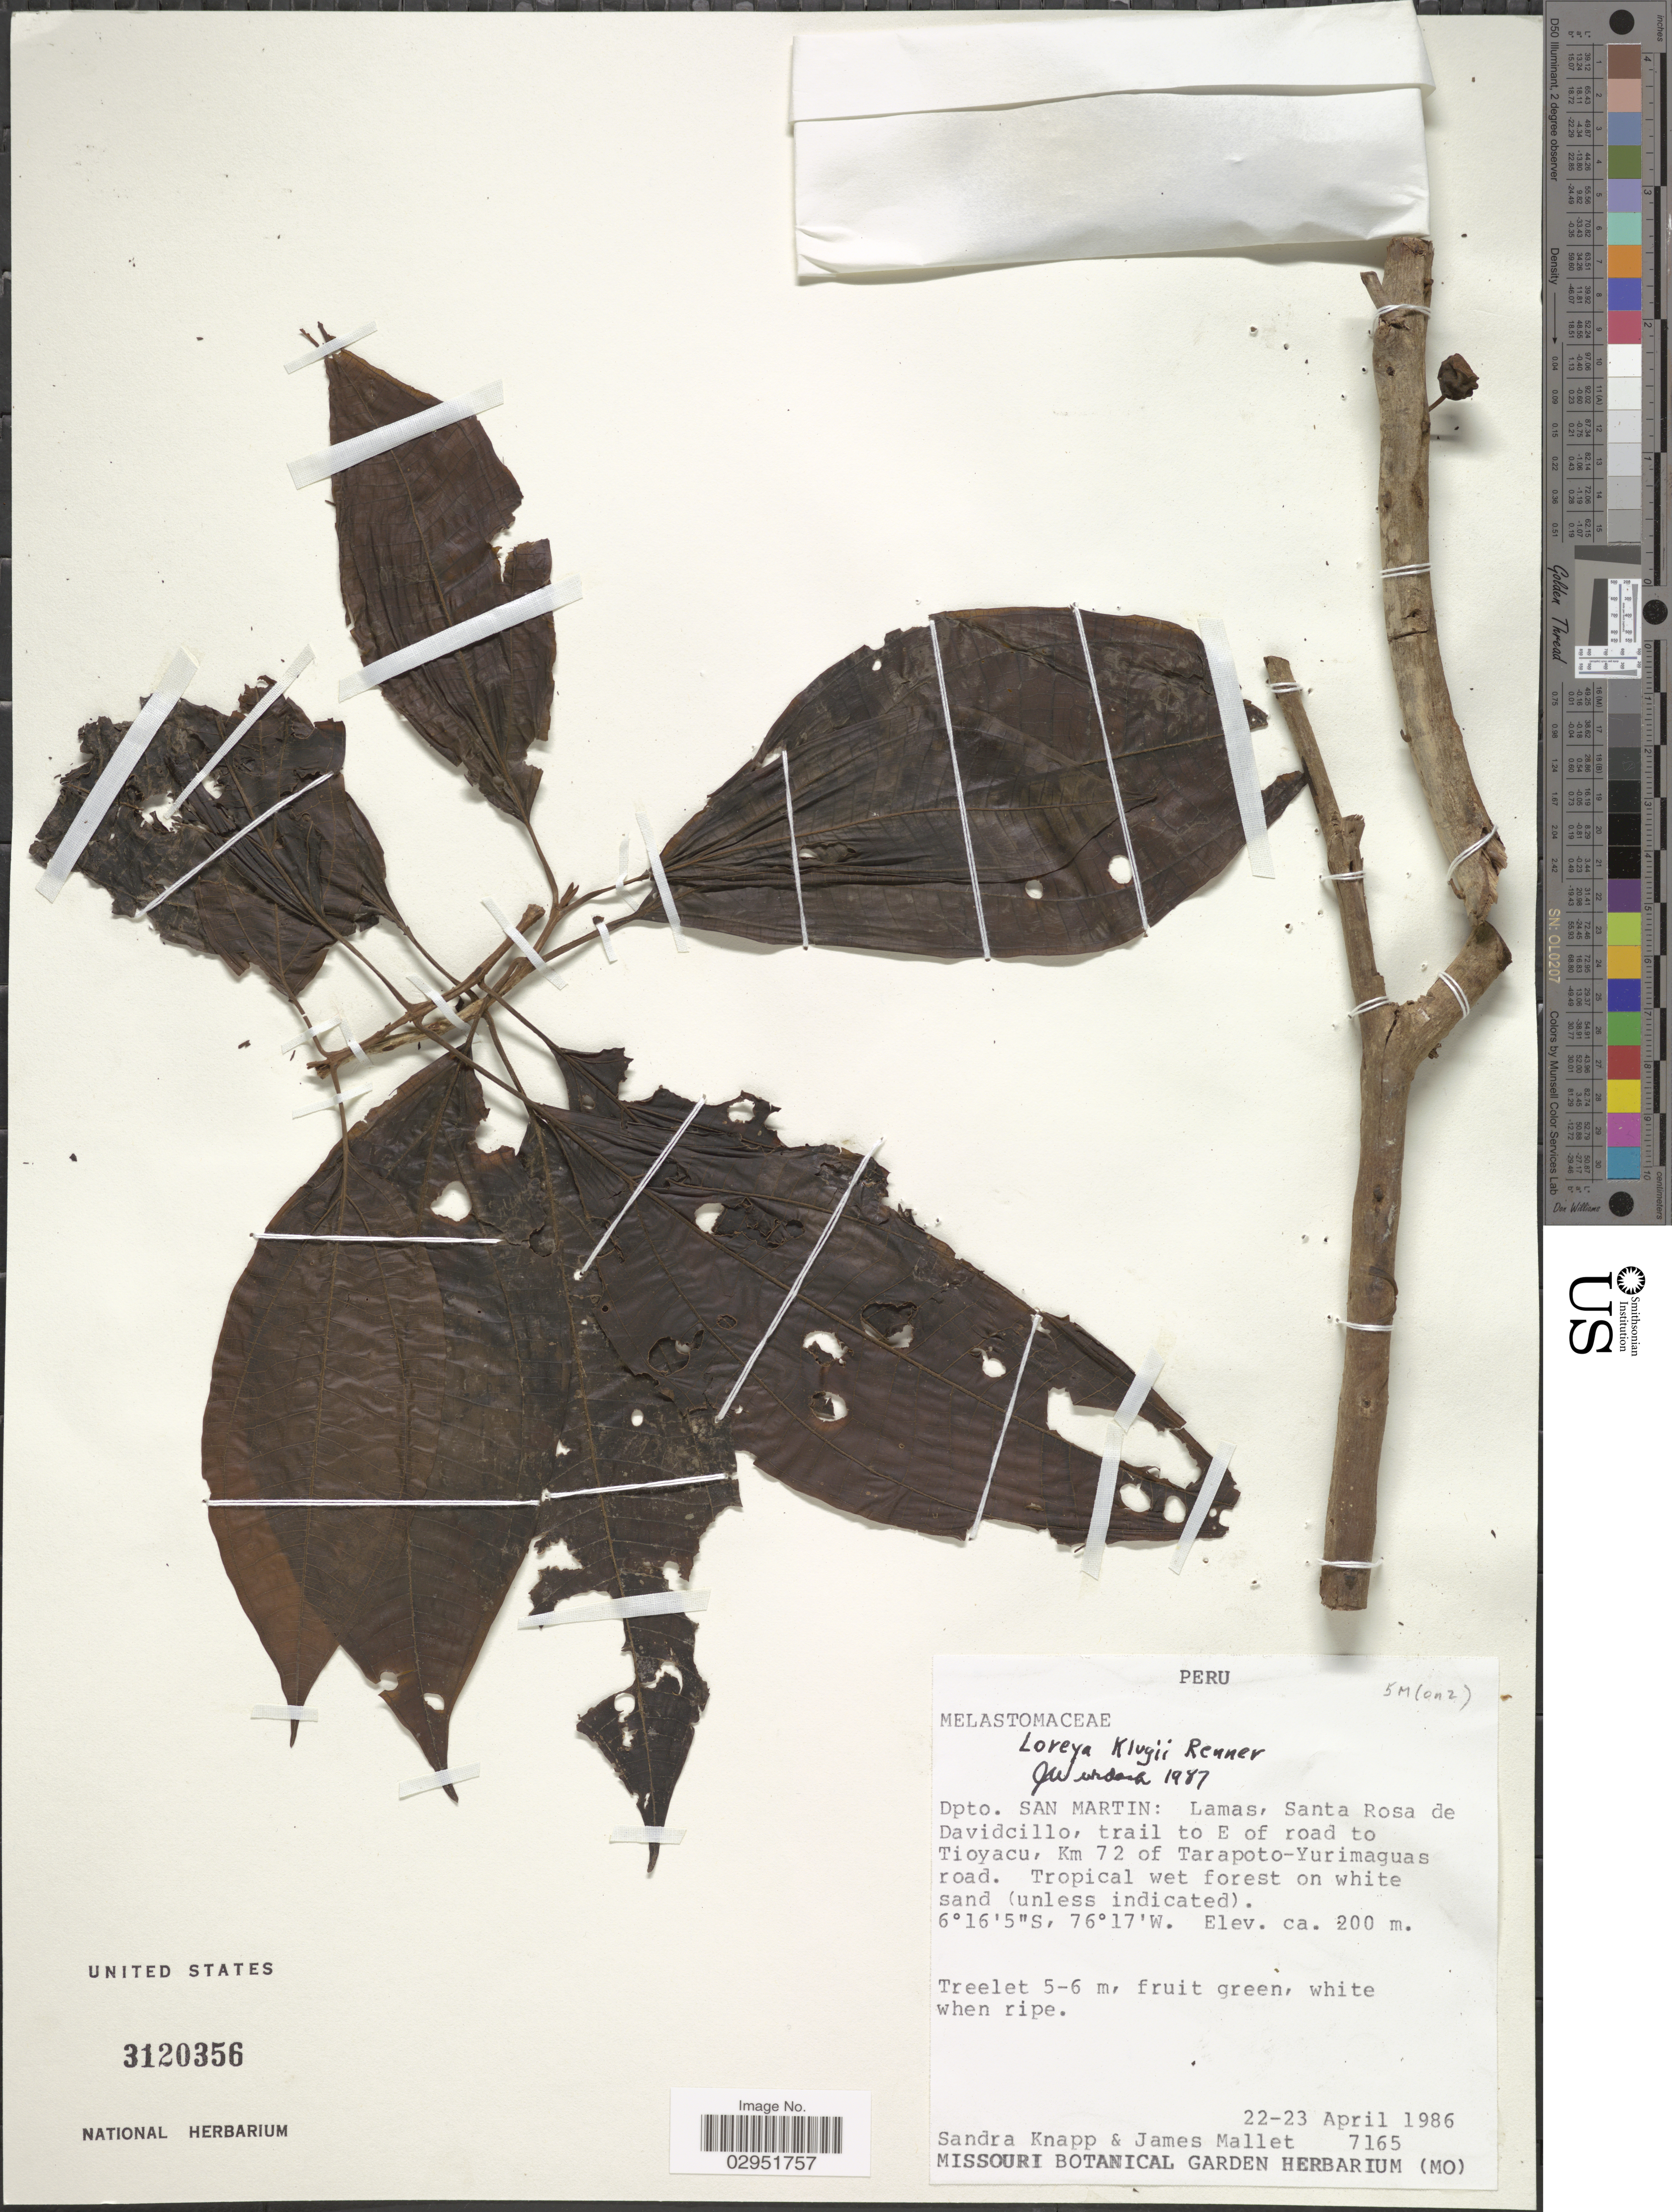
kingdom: Plantae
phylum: Tracheophyta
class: Magnoliopsida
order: Myrtales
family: Melastomataceae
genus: Bellucia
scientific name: Bellucia klugii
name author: (S.S. Renner) Penneys et al.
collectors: S. Knapp & J. Mallett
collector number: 7165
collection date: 1986-04-22/1986-04-23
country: Peru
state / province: San Martín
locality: Dpto. San Martin: Lamas, Santa Rosa de Davidcillo, trail to E of road to Tioyacu, Km 72 of Tarapoto-Yurimaguas road.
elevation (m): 200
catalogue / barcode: US 3120356